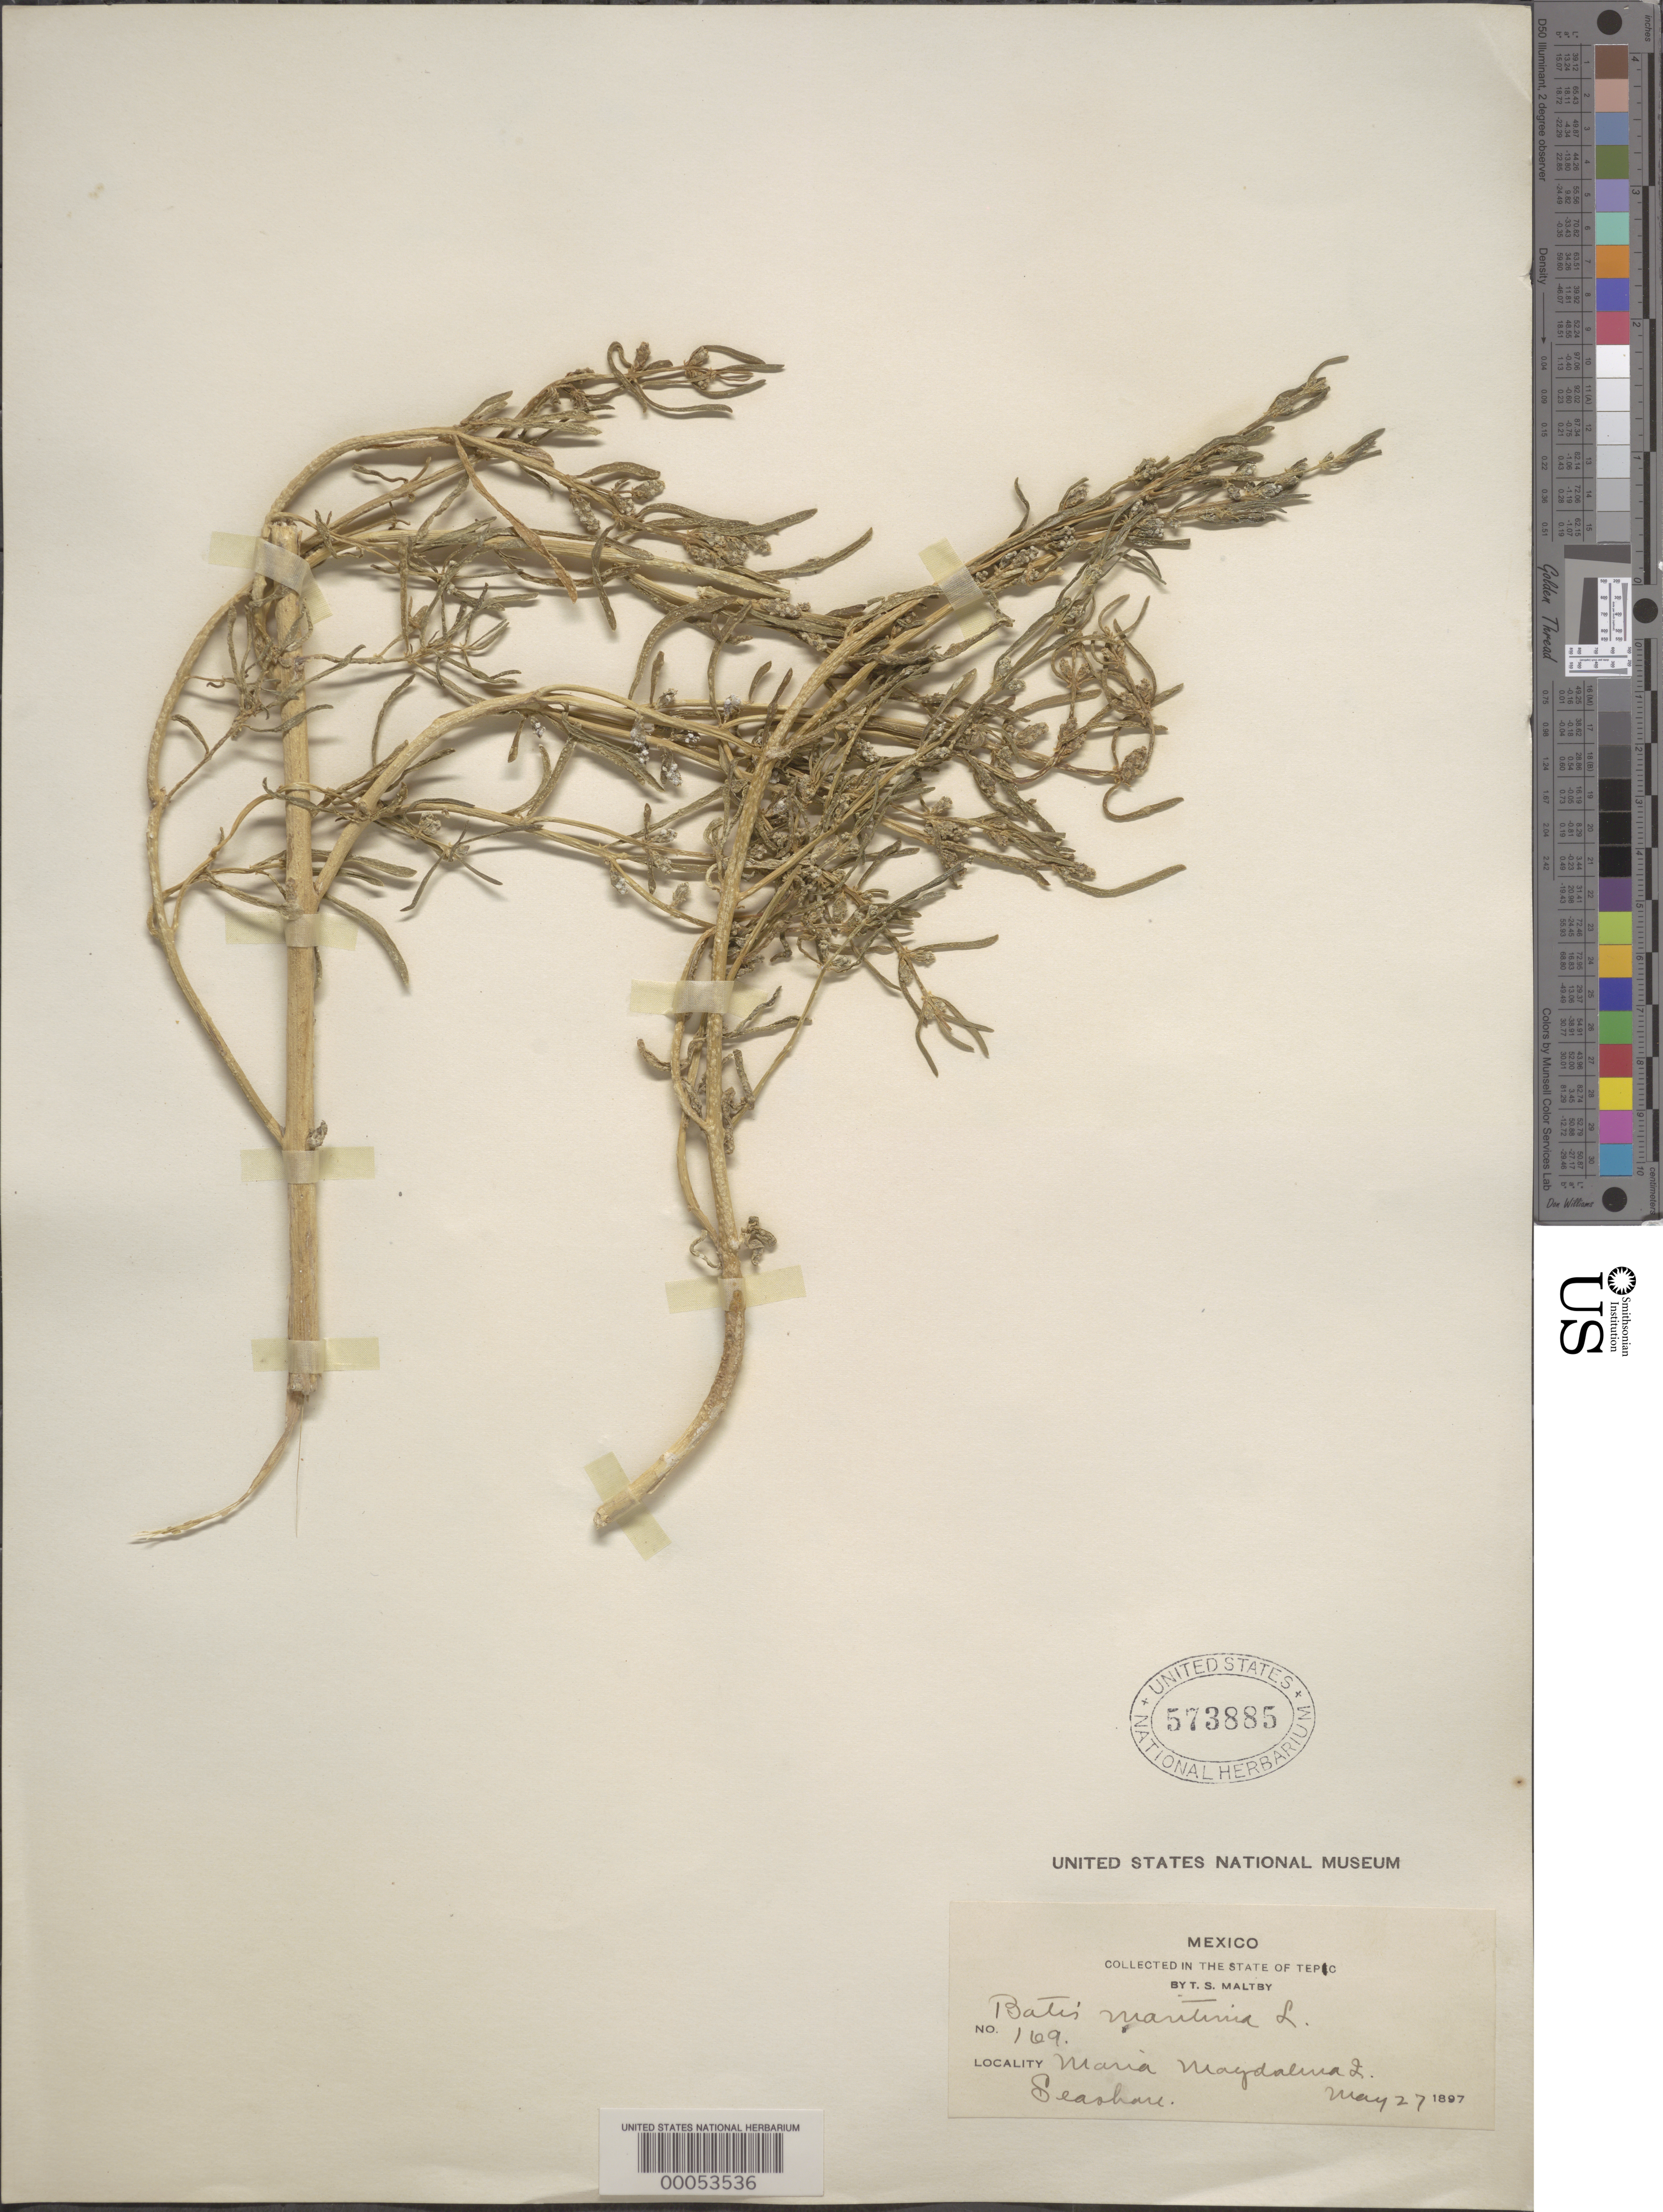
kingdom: Plantae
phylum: Tracheophyta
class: Magnoliopsida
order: Brassicales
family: Bataceae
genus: Batis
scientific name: Batis maritima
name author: L.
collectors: T. S. Maltby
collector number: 169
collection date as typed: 27 May 1897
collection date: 1897-05-27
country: Mexico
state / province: Nayarit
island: Maria Magdalena Island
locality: Maria Magdalena i. [Tres Marias Is.]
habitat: Seashore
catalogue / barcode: US 573885